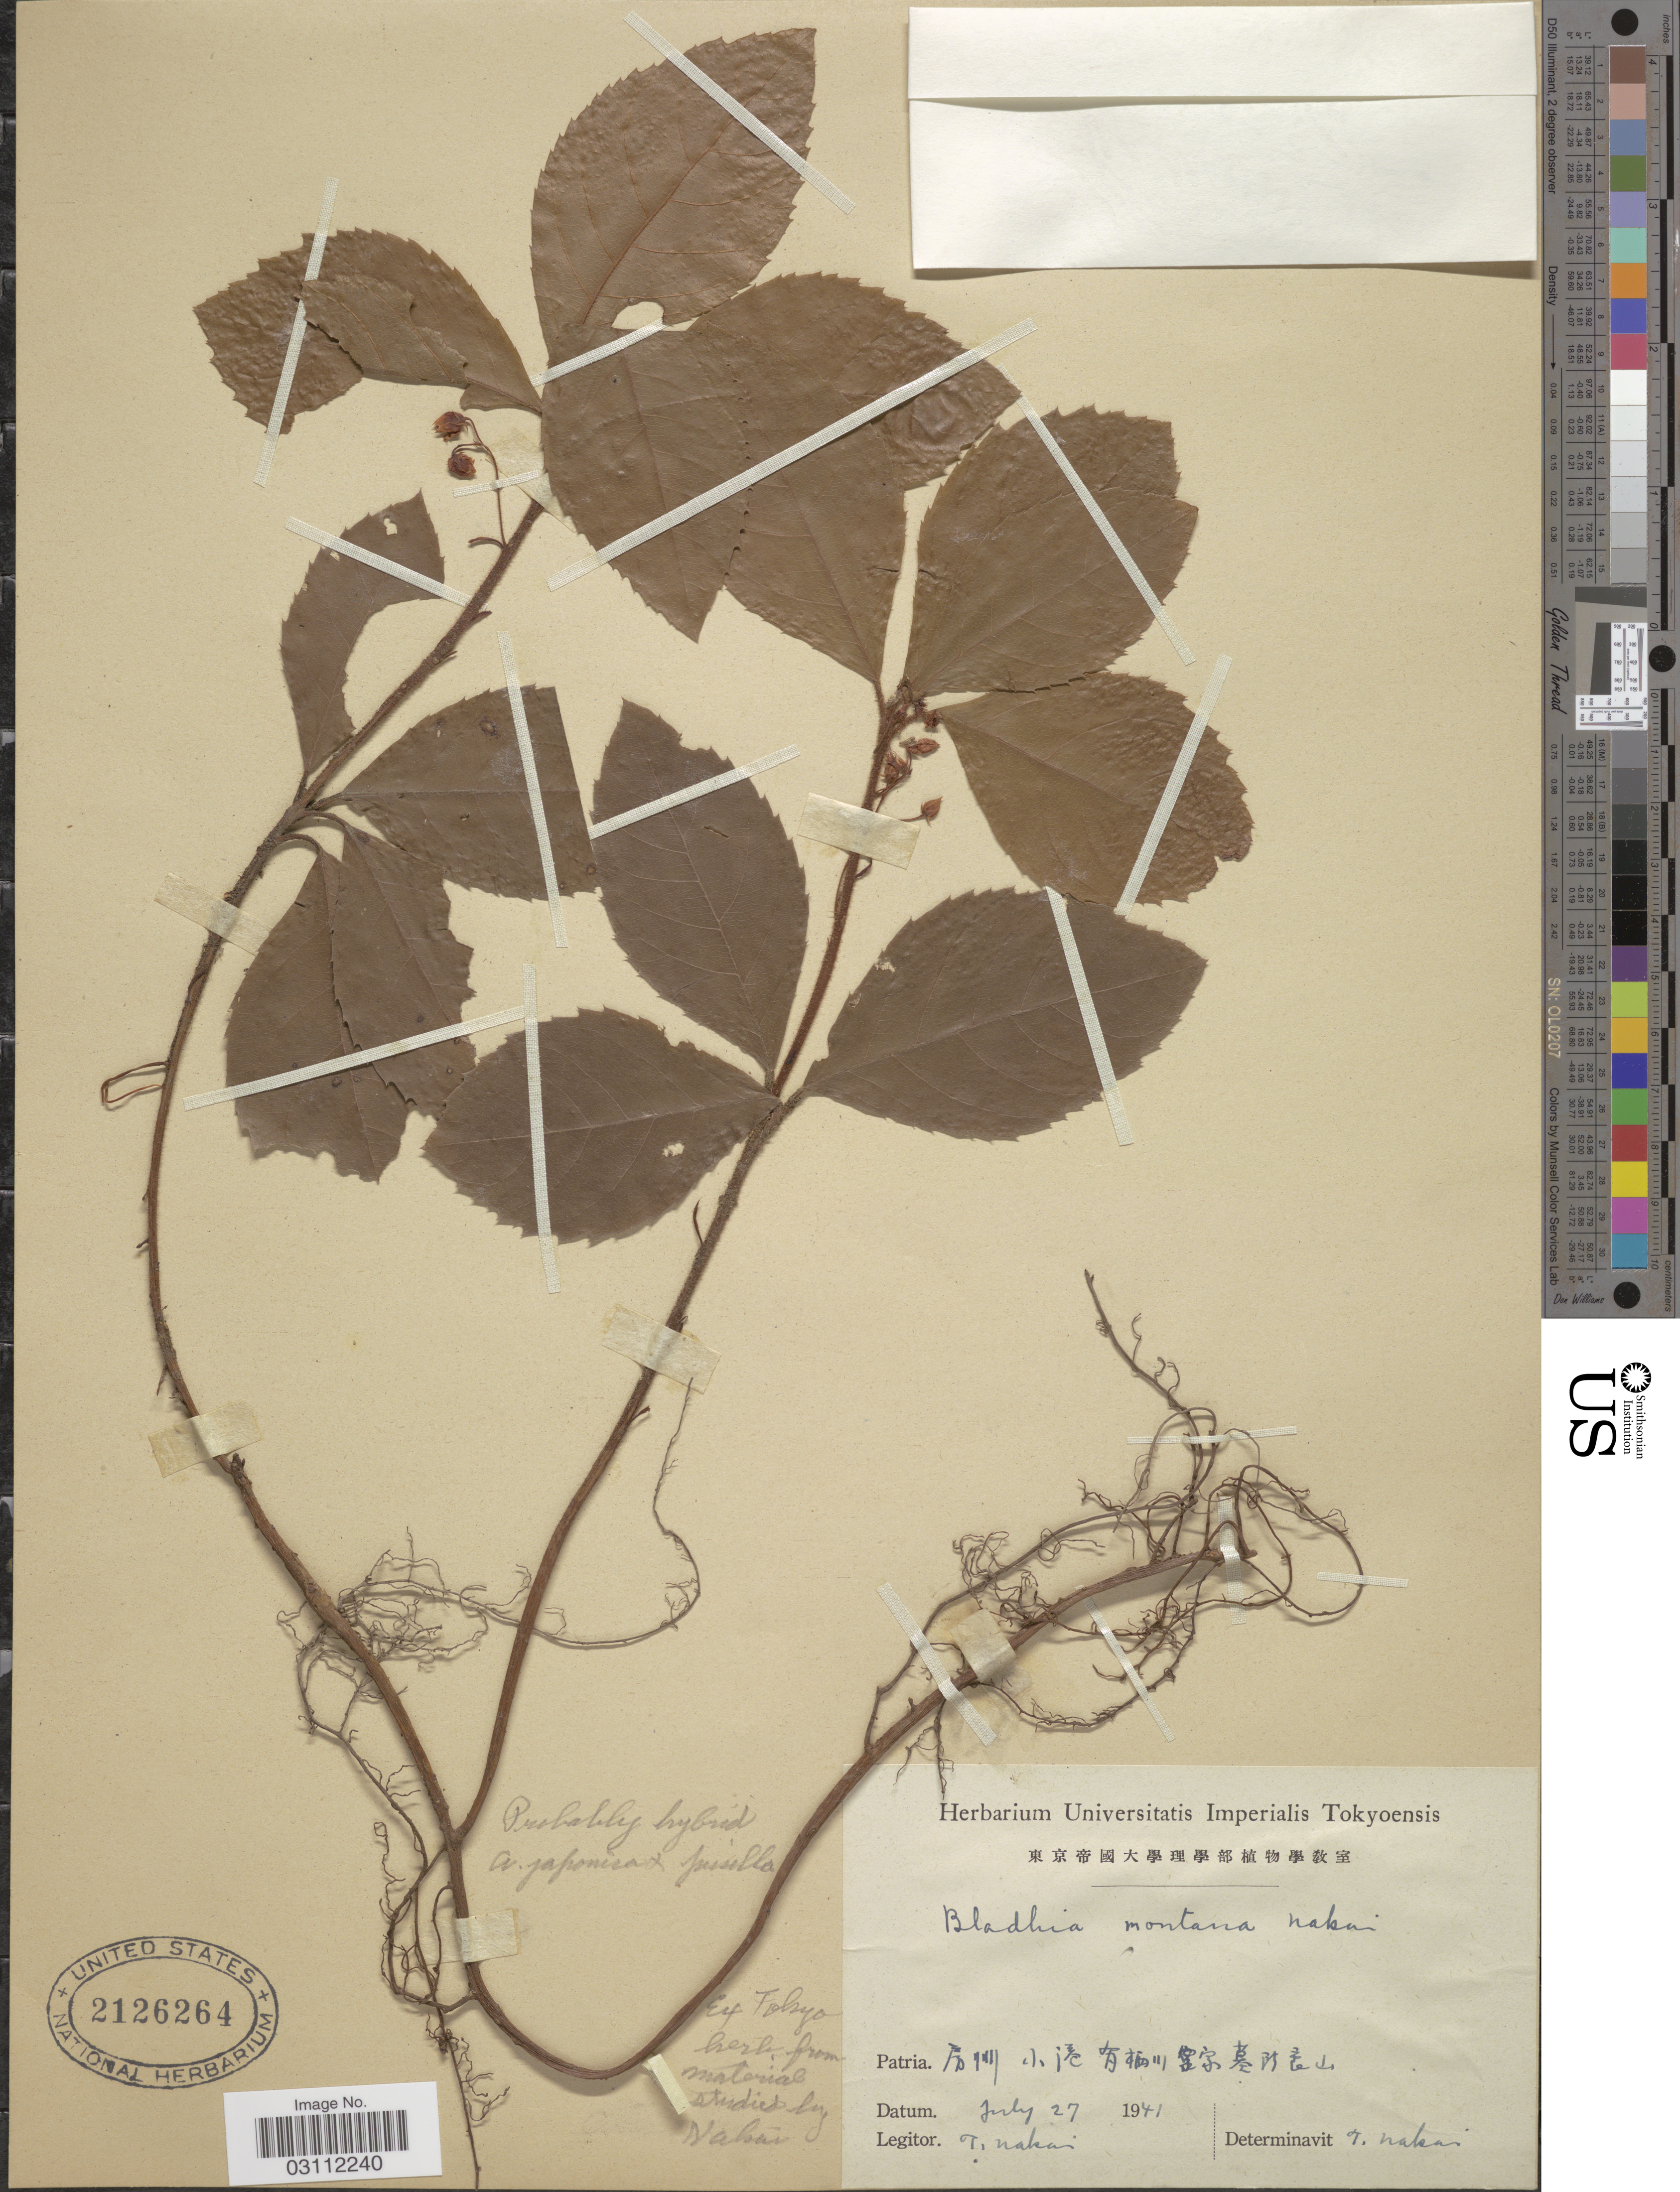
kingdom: Plantae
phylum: Tracheophyta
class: Magnoliopsida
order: Ericales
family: Primulaceae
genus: Ardisia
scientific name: Ardisia walkeri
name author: Y.P. Yang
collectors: T. Nakai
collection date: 1941-07-27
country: Japan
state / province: Tokyo, Federal City of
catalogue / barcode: US 2126264